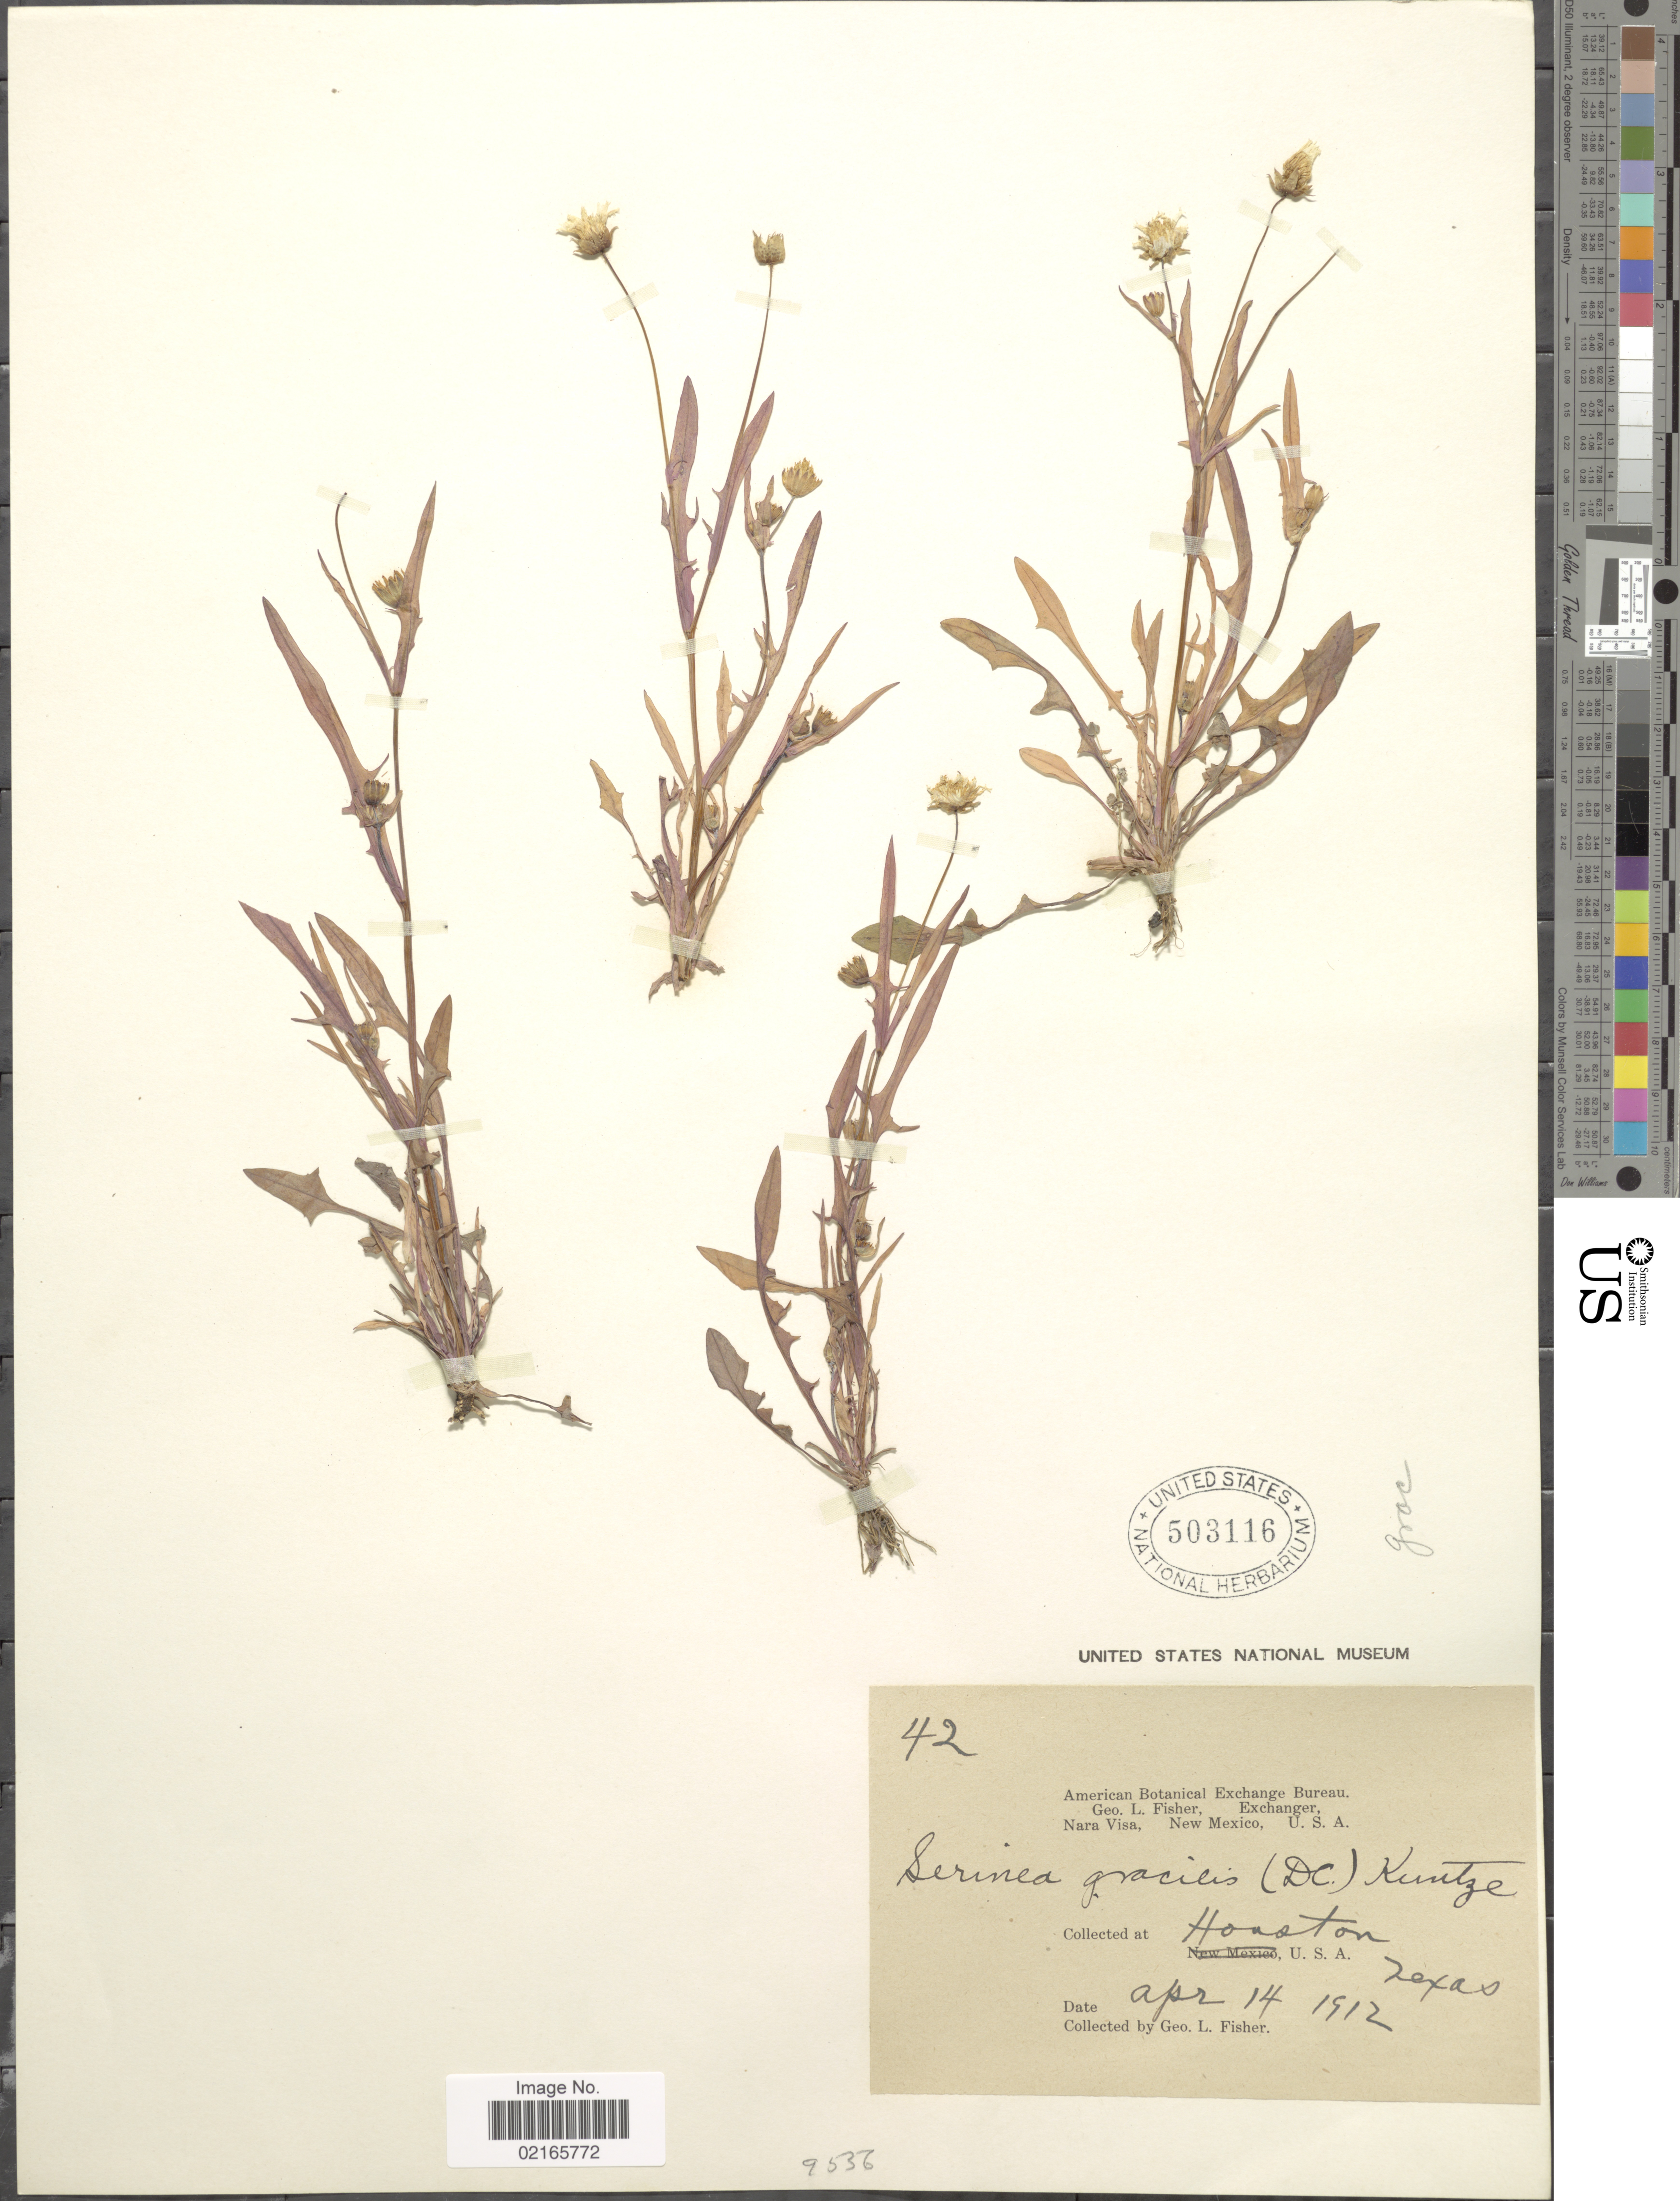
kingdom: Plantae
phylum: Tracheophyta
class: Magnoliopsida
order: Asterales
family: Asteraceae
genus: Krigia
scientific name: Krigia cespitosa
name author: (Raf.) K.L. Chambers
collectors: G. L. Fisher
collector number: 42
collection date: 1912-04-14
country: United States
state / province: Texas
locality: Houston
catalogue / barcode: US 503116